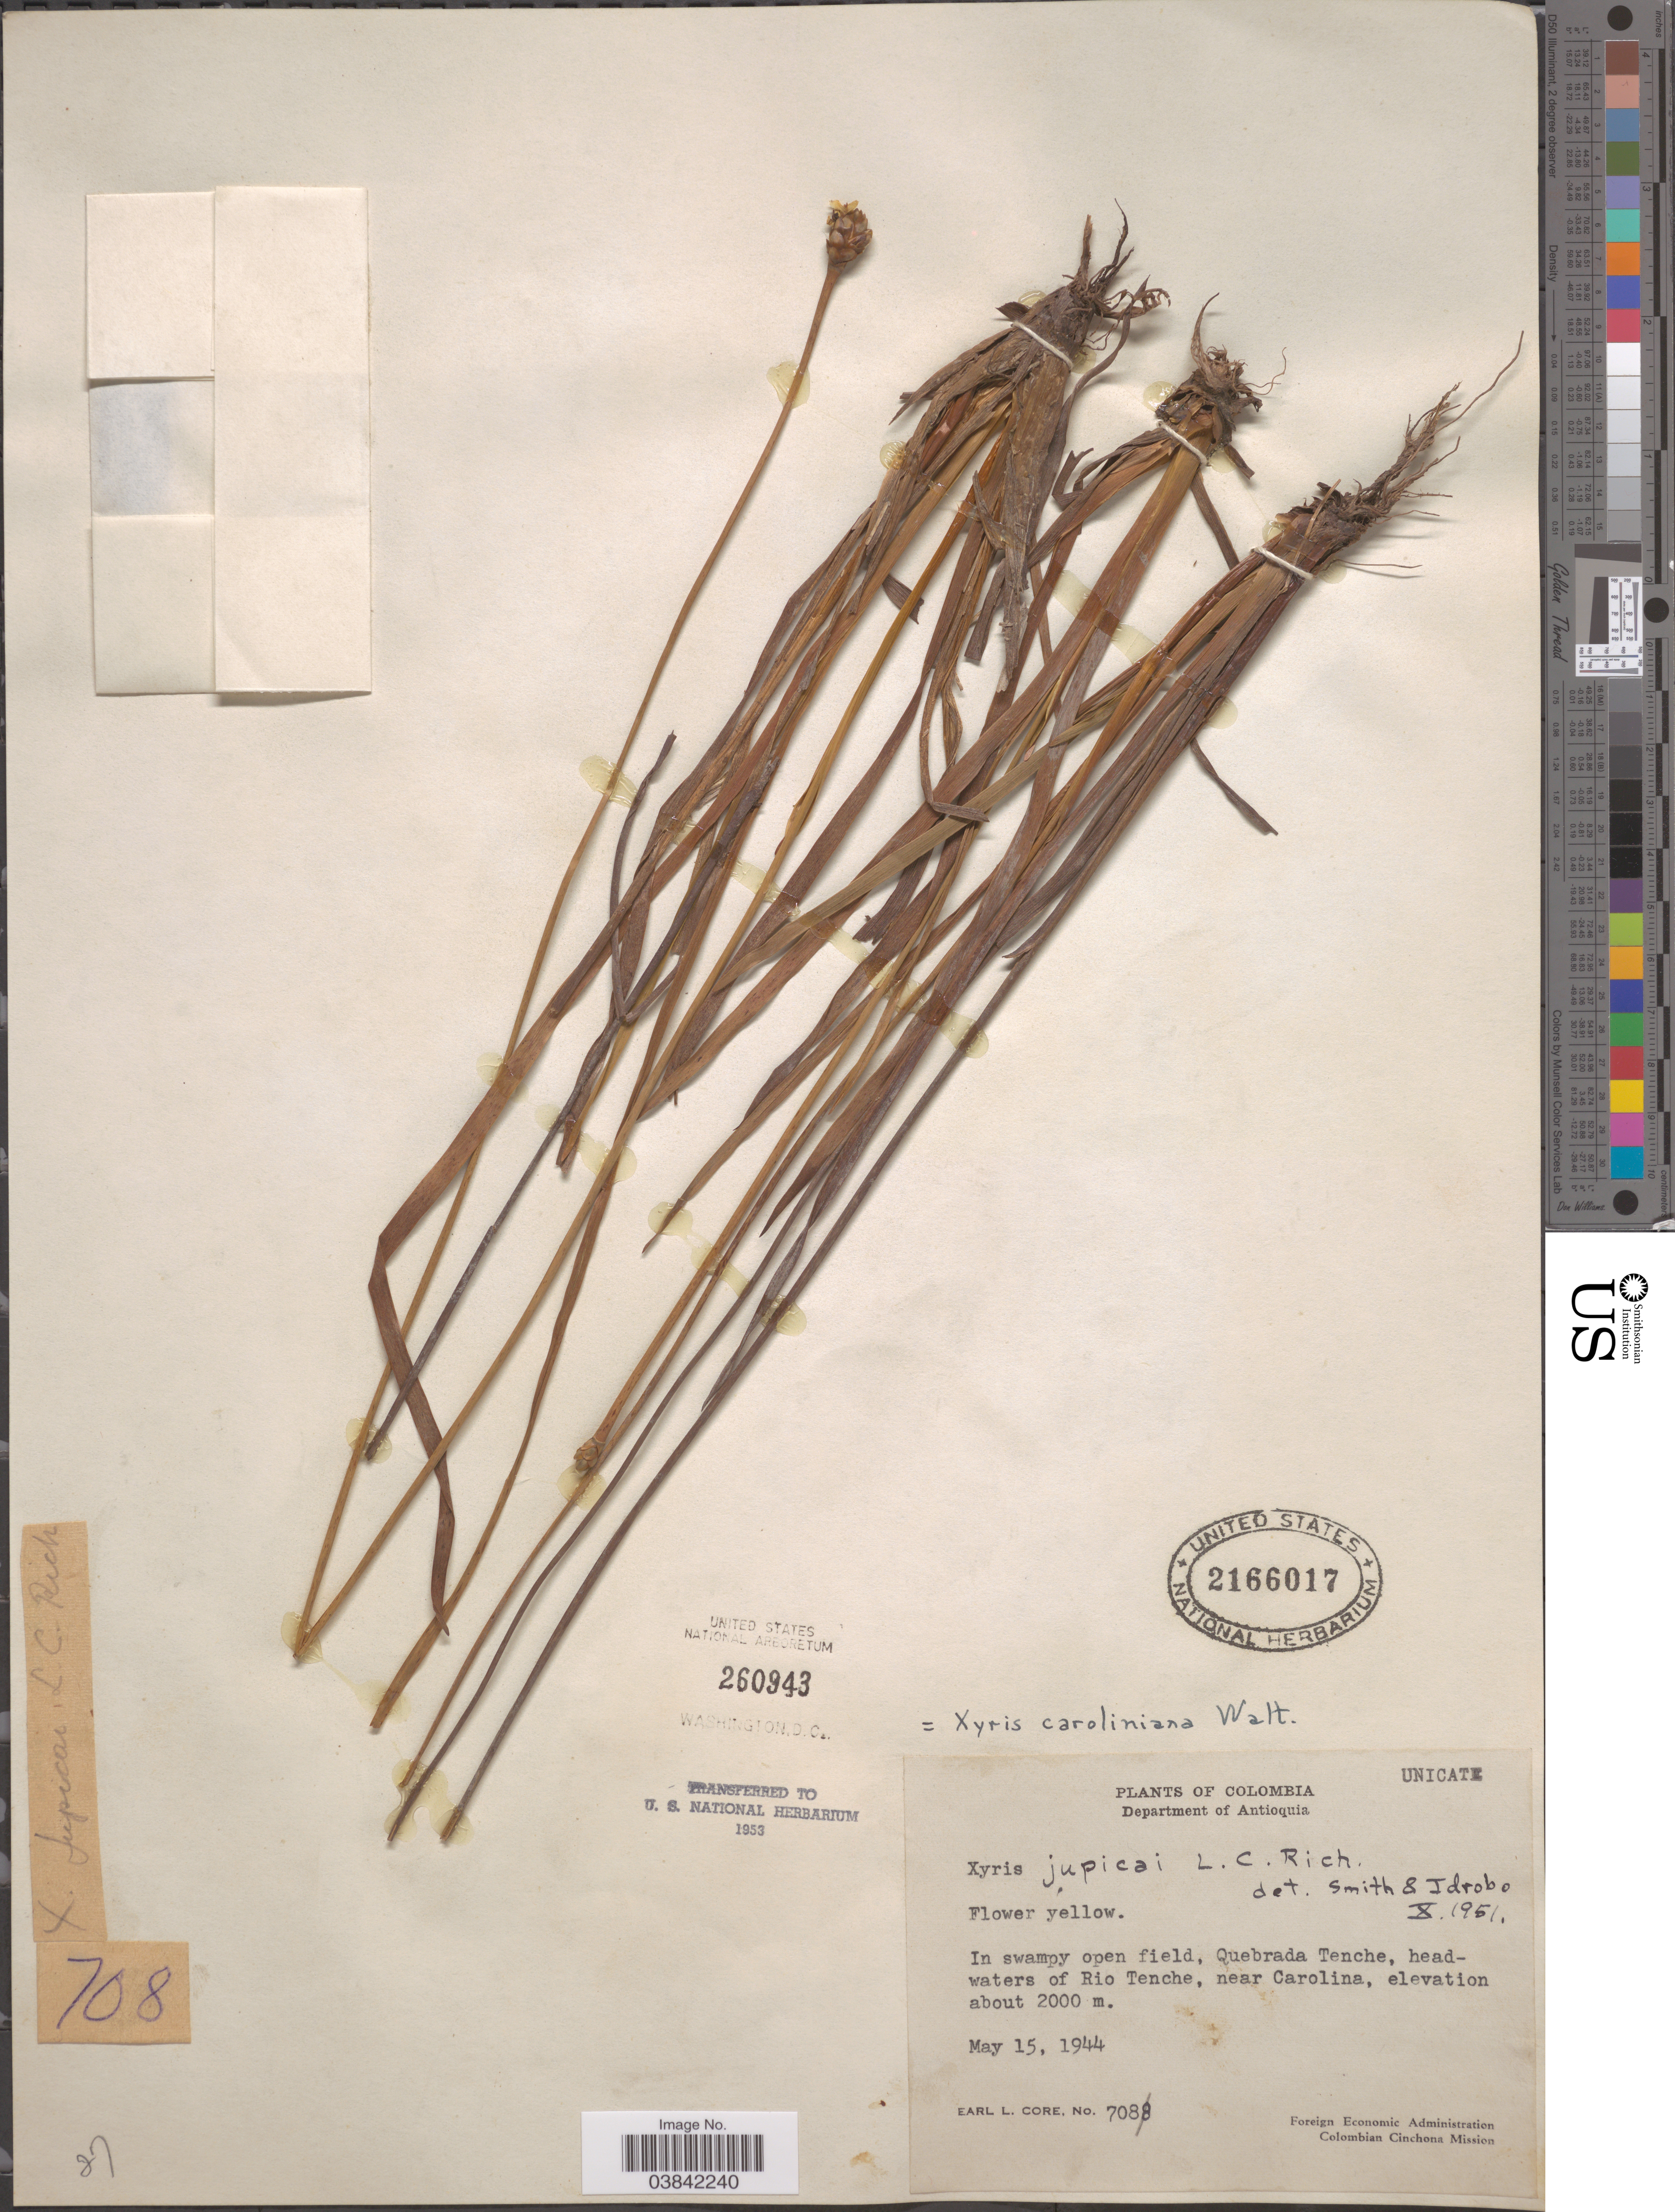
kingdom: Plantae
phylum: Tracheophyta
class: Liliopsida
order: Poales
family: Xyridaceae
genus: Xyris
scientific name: Xyris jupicai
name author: Rich.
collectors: E. L. Core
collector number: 708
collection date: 1944-05-15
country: Colombia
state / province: Antioquia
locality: Department of Antioquia. Quebrada Tenche, headwaters of Rio Tenche, near Carolina.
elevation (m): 2000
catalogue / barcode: US 2166017